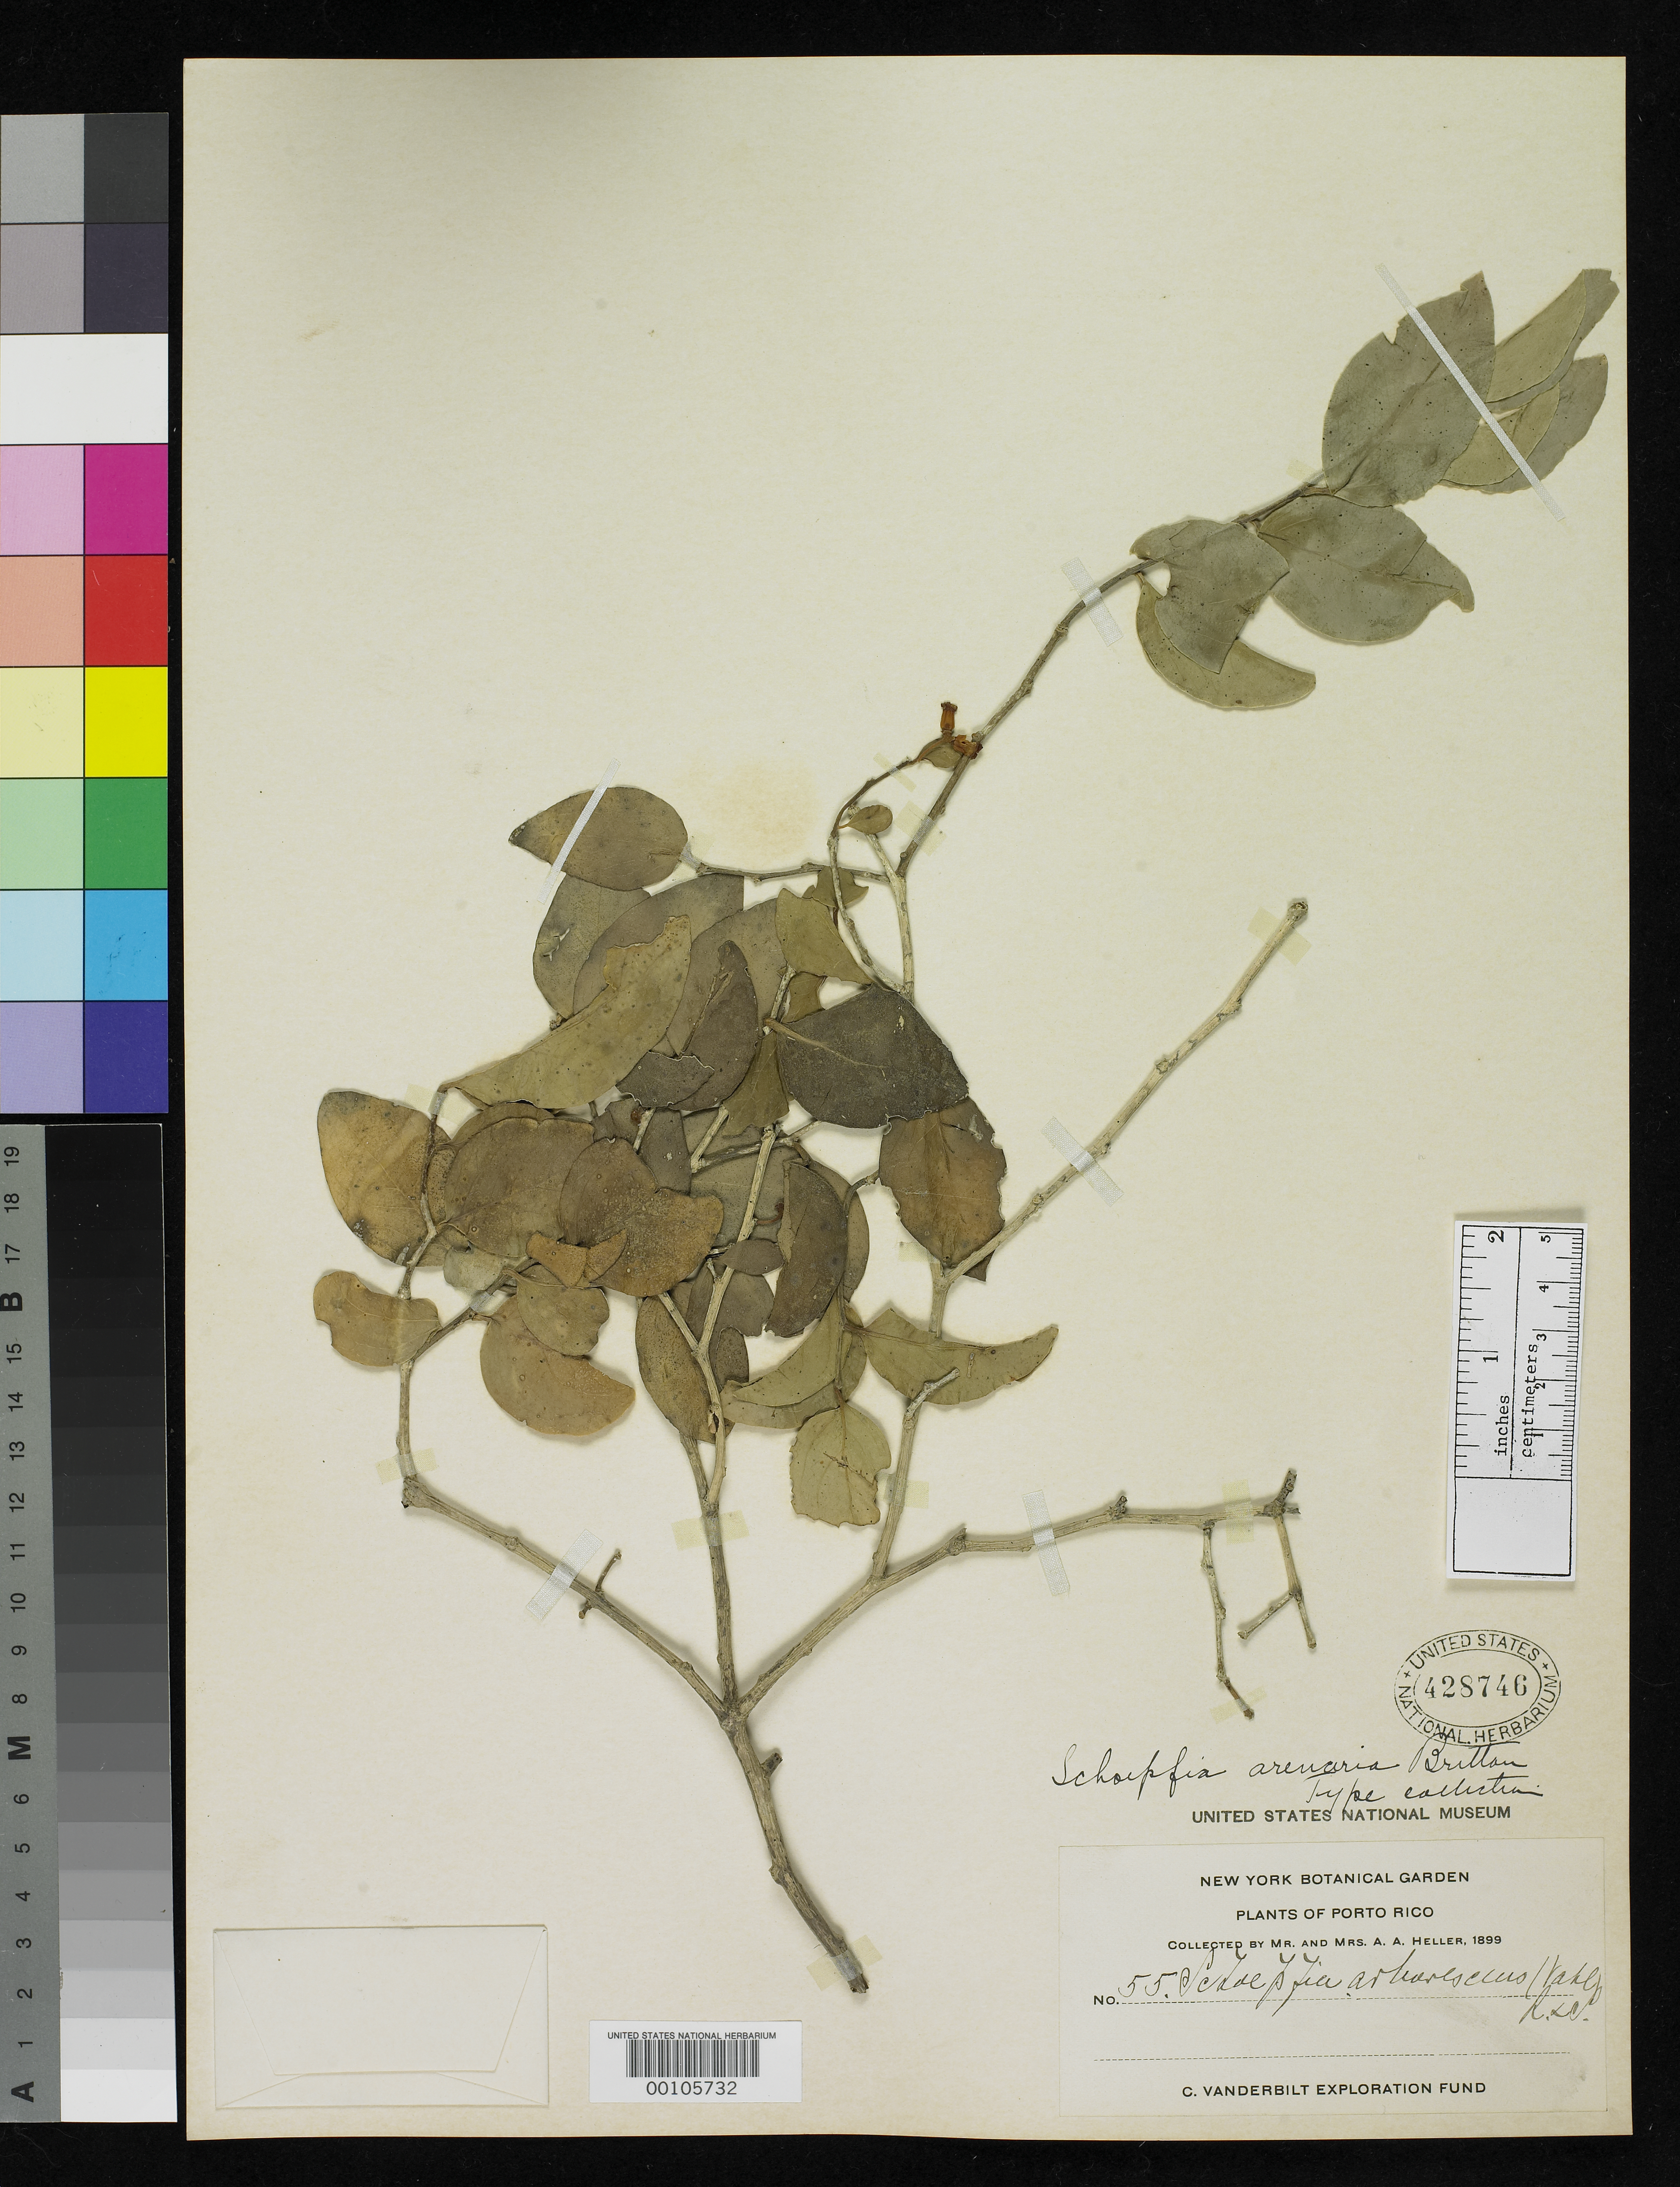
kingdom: Plantae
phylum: Tracheophyta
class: Magnoliopsida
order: Santalales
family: Schoepfiaceae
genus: Schoepfia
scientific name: Schoepfia arenaria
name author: Britton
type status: Syntype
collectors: A. A. Heller & E. G. Heller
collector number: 55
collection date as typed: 1899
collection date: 1899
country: Puerto Rico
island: Greater Antilles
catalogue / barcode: US 428746